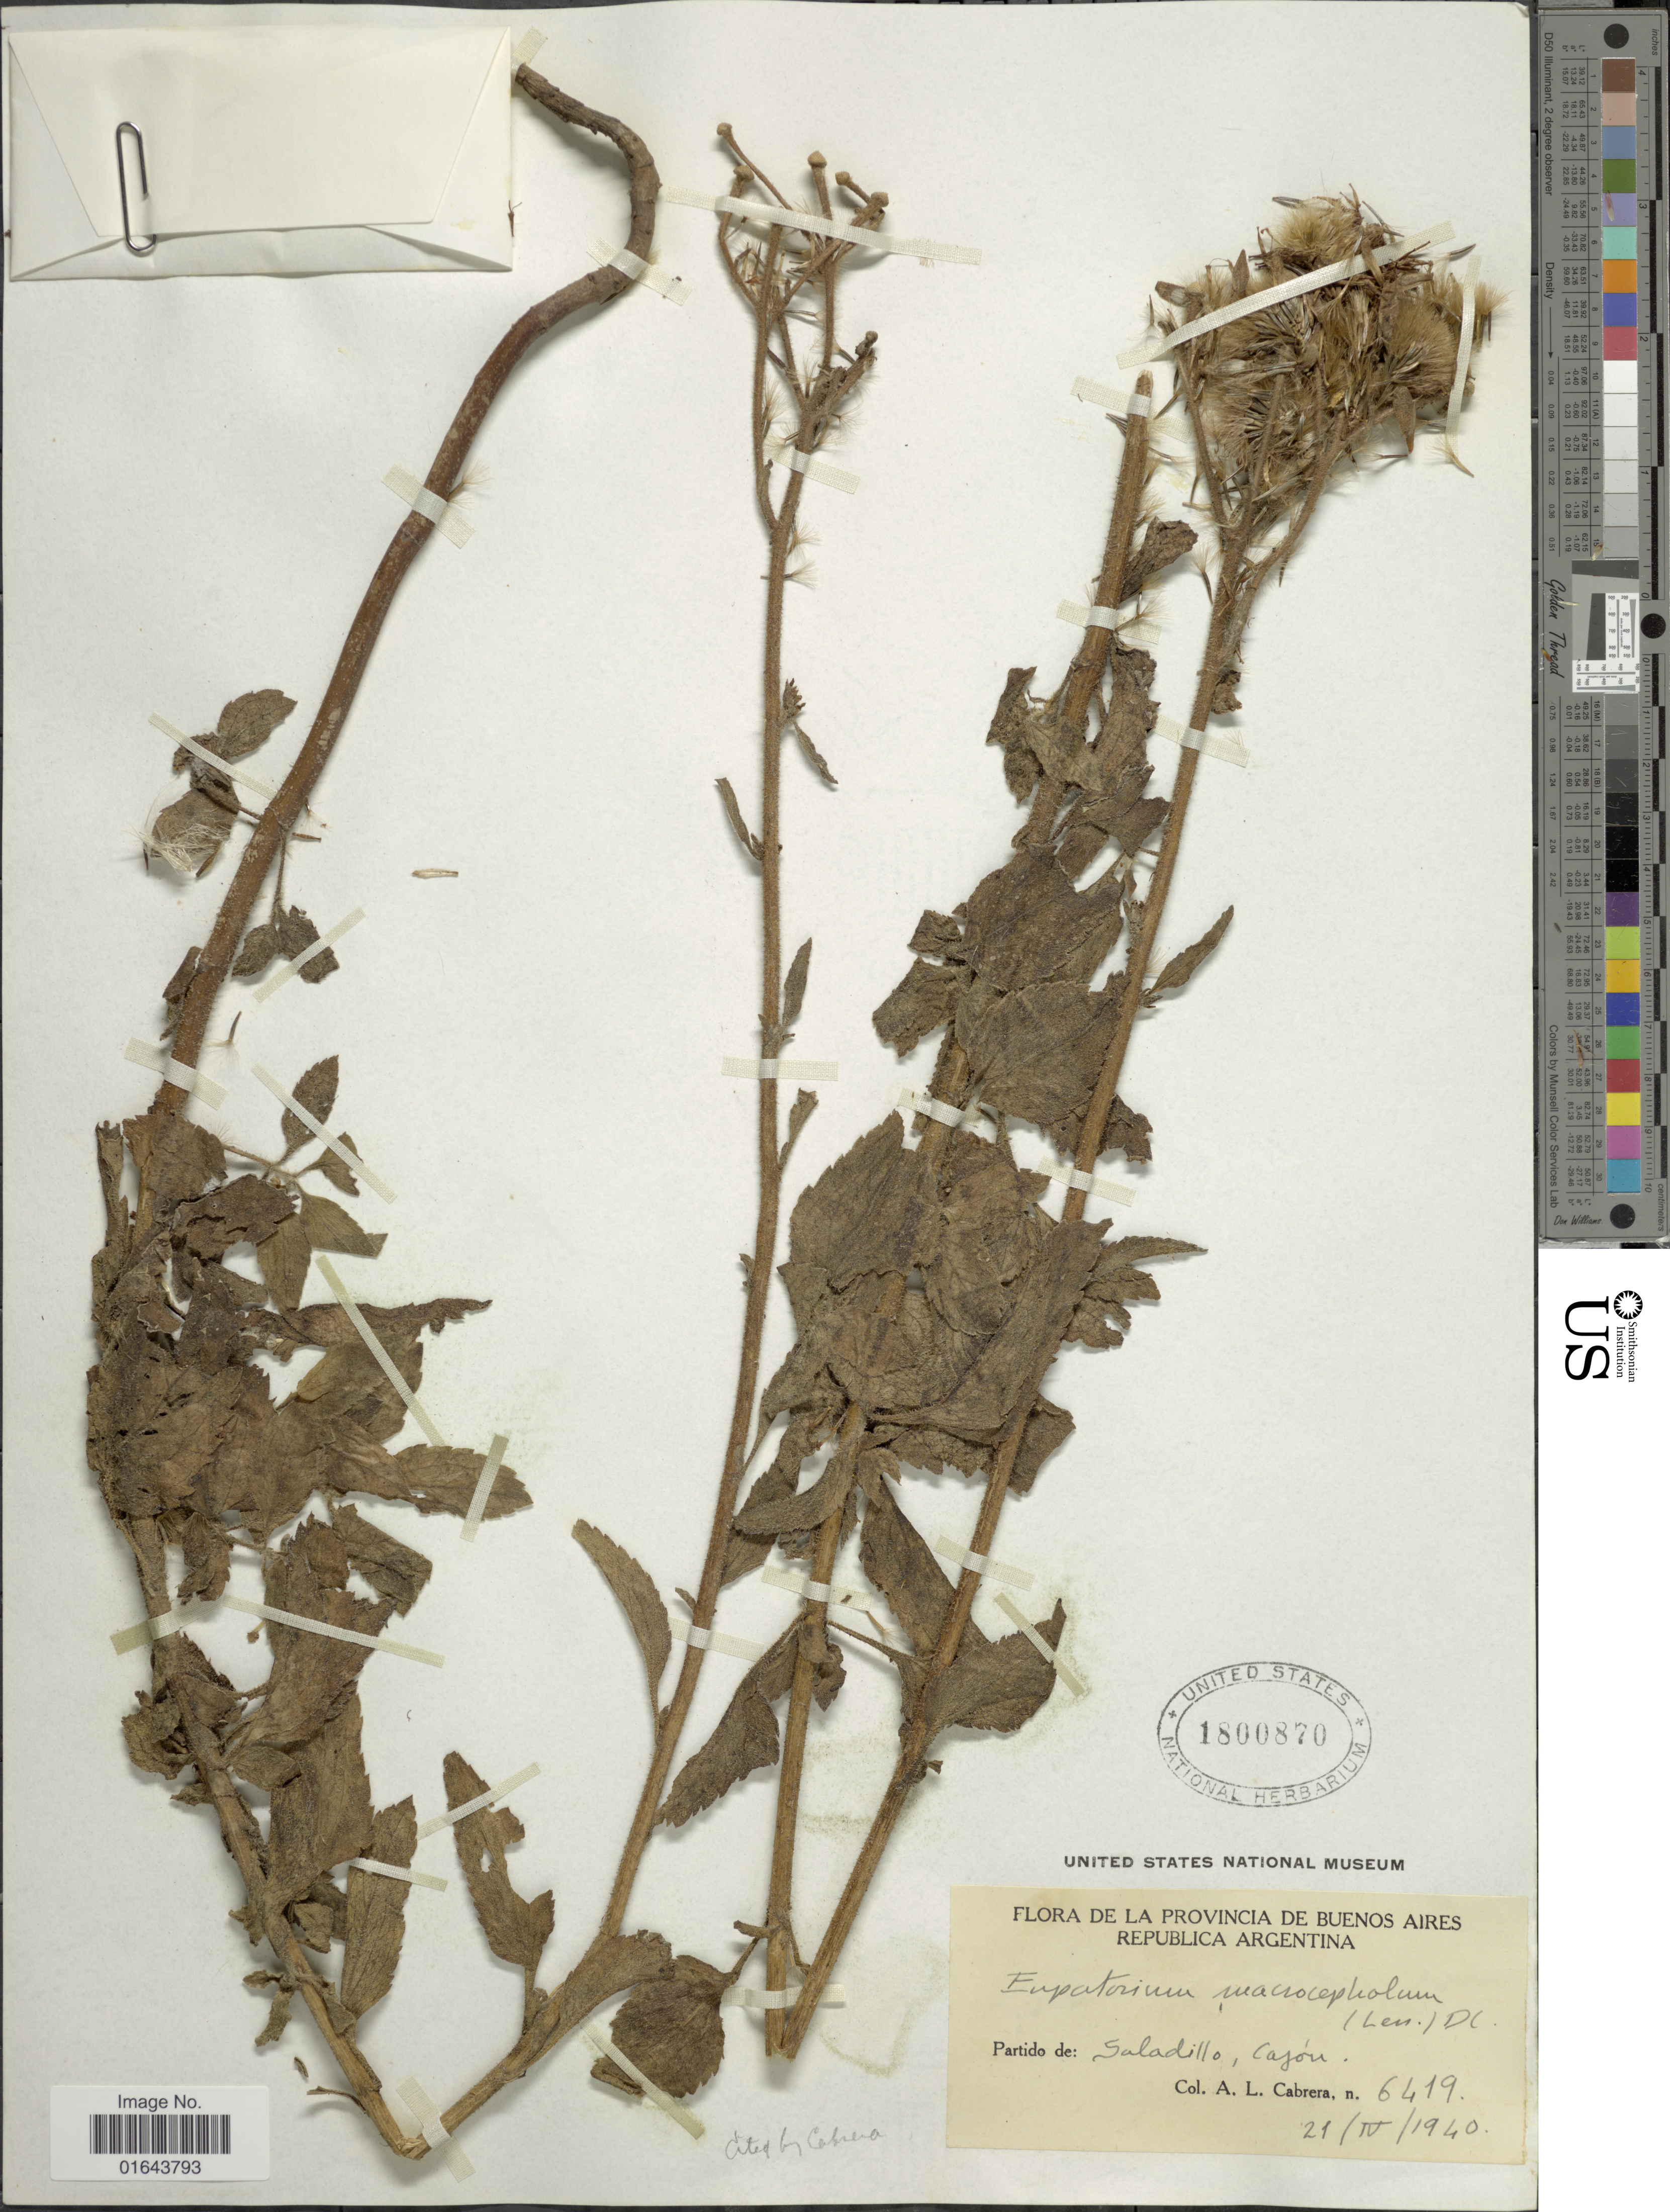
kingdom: Plantae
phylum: Tracheophyta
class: Magnoliopsida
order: Asterales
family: Asteraceae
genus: Campuloclinium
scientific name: Campuloclinium macrocephalum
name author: (Less.) DC.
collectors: A. L. Cabrera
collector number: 6419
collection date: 1940-04-21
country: Argentina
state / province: Buenos Aires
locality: Provincia de Buenos Aires. Republica Argentina. Partido de: Saladillo, Cazón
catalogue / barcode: US 1800870